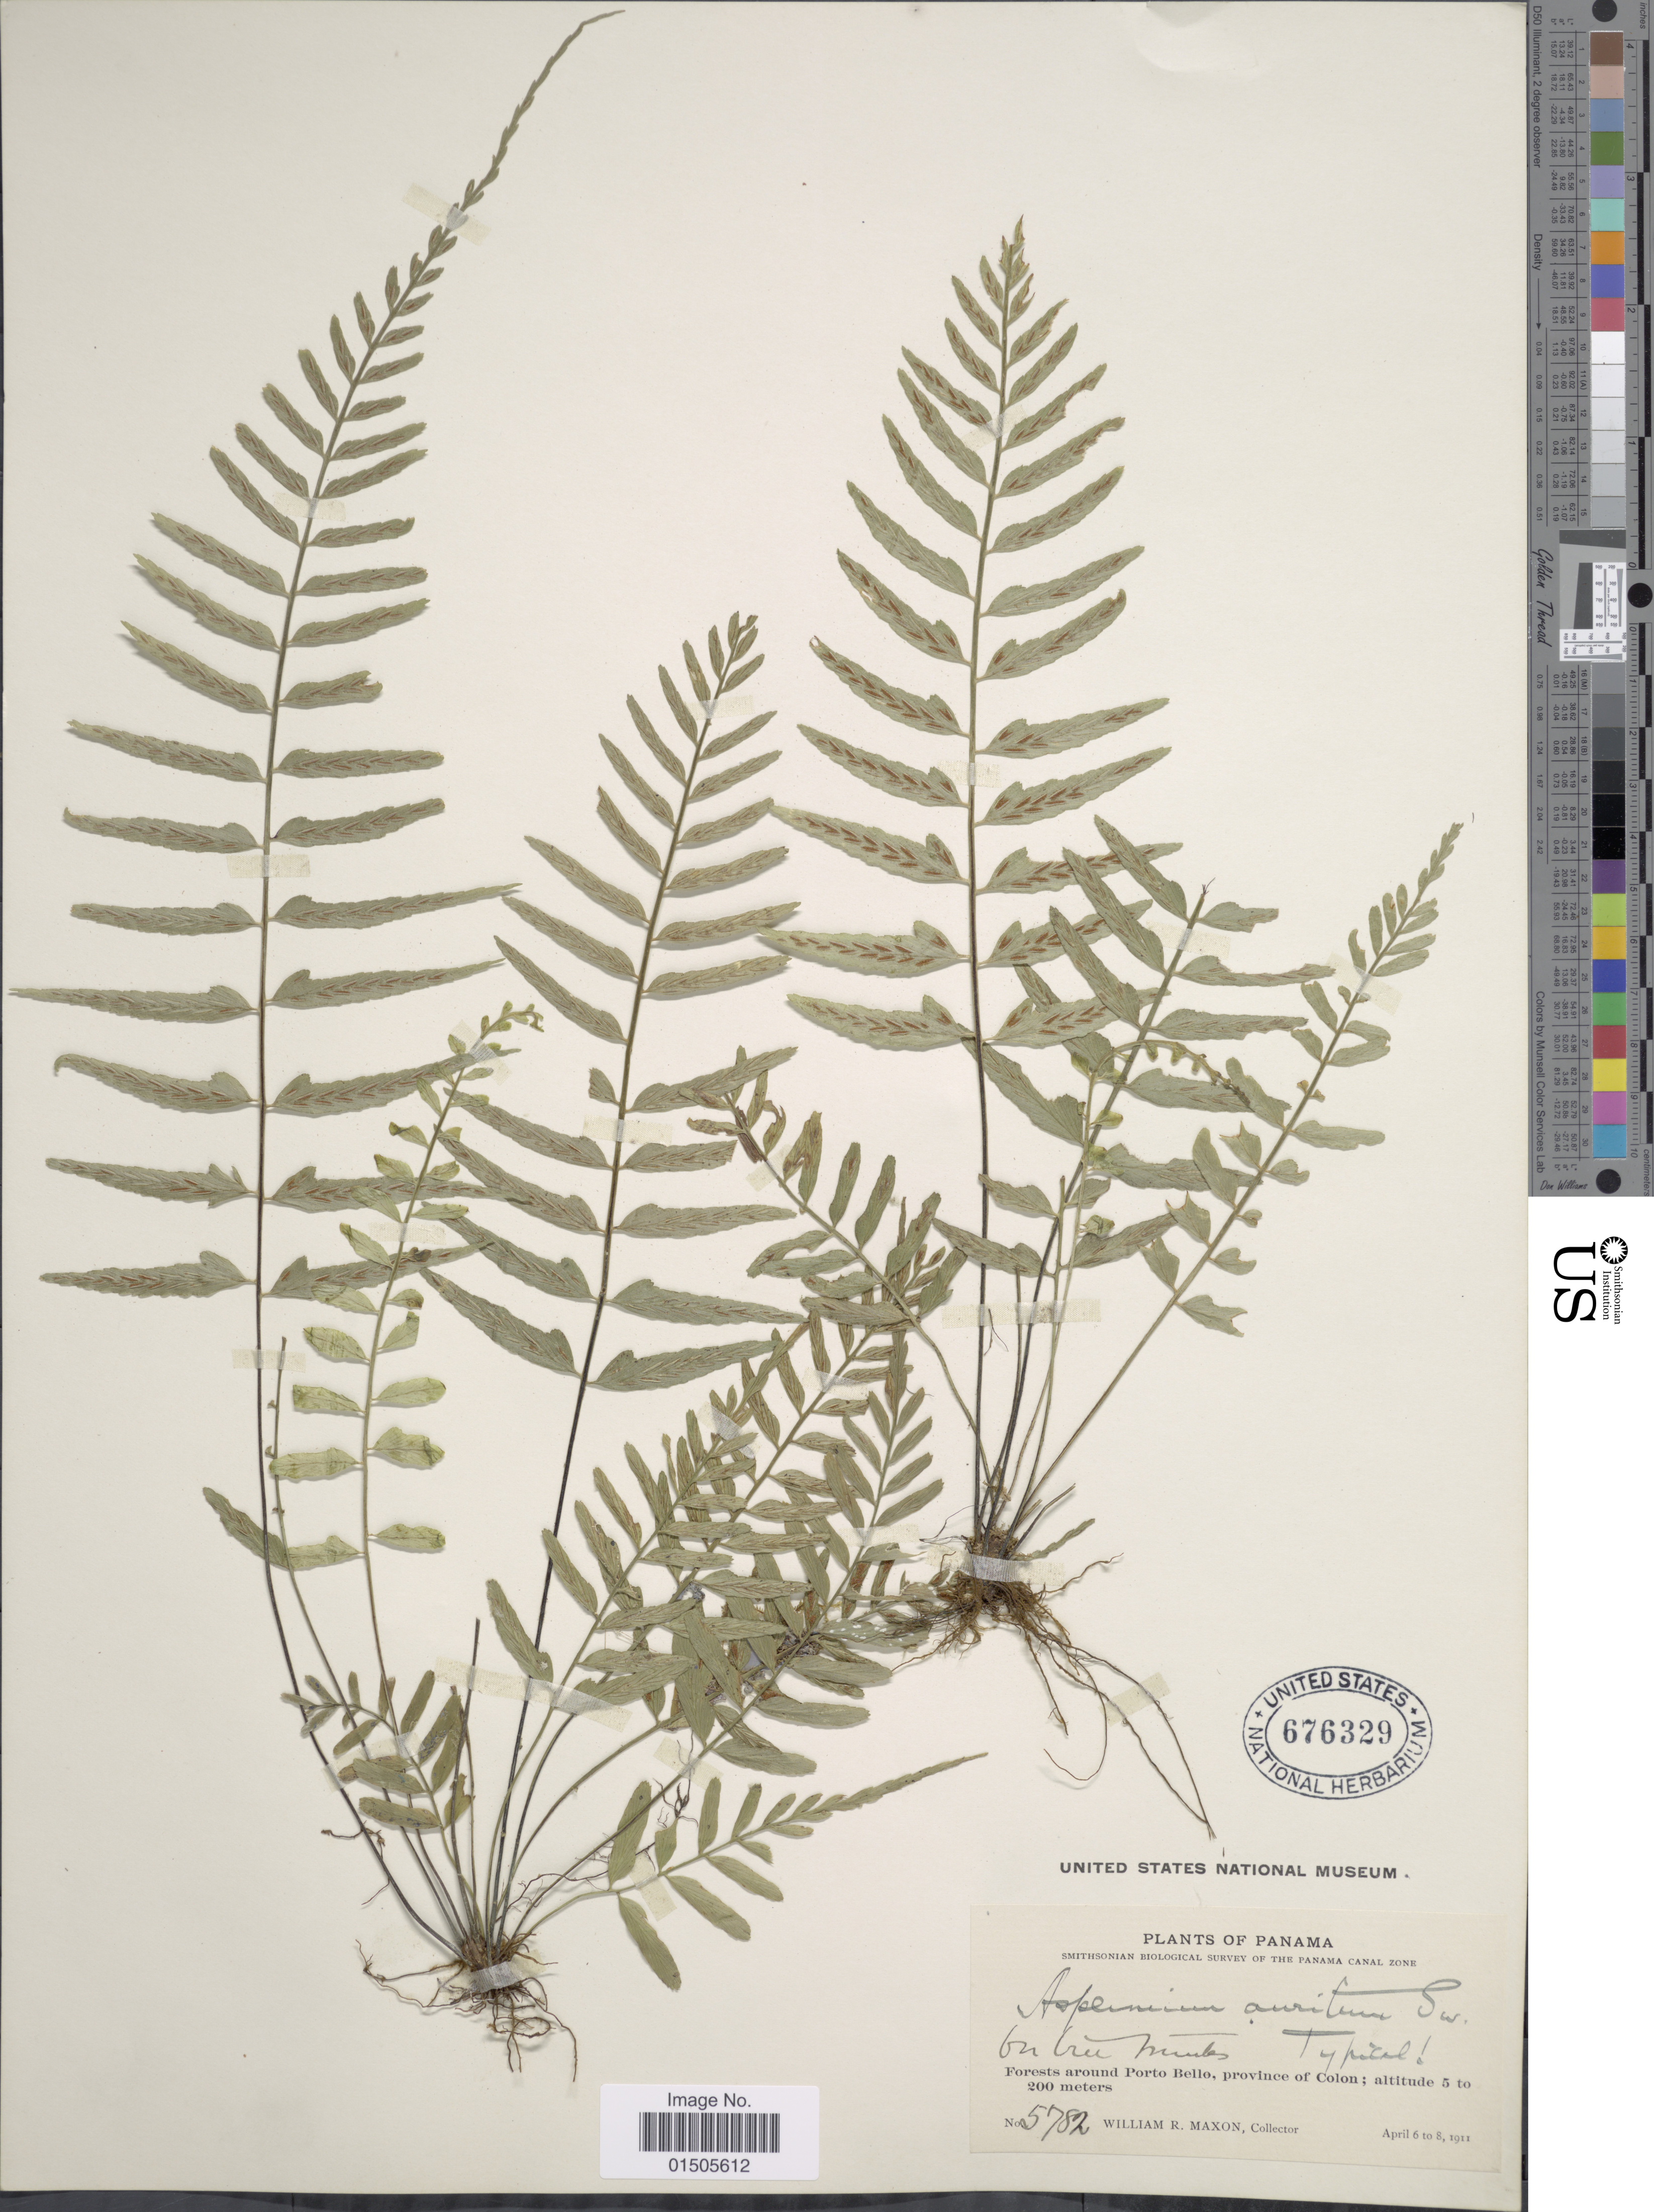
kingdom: Plantae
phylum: Tracheophyta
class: Polypodiopsida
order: Polypodiales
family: Aspleniaceae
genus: Asplenium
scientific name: Asplenium auritum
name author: Sw.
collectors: W. R. Maxon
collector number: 5782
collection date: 1911-04-06/1911-04-08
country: Panama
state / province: Colón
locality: Forest around Porto Bello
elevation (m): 5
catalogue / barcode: US 676329